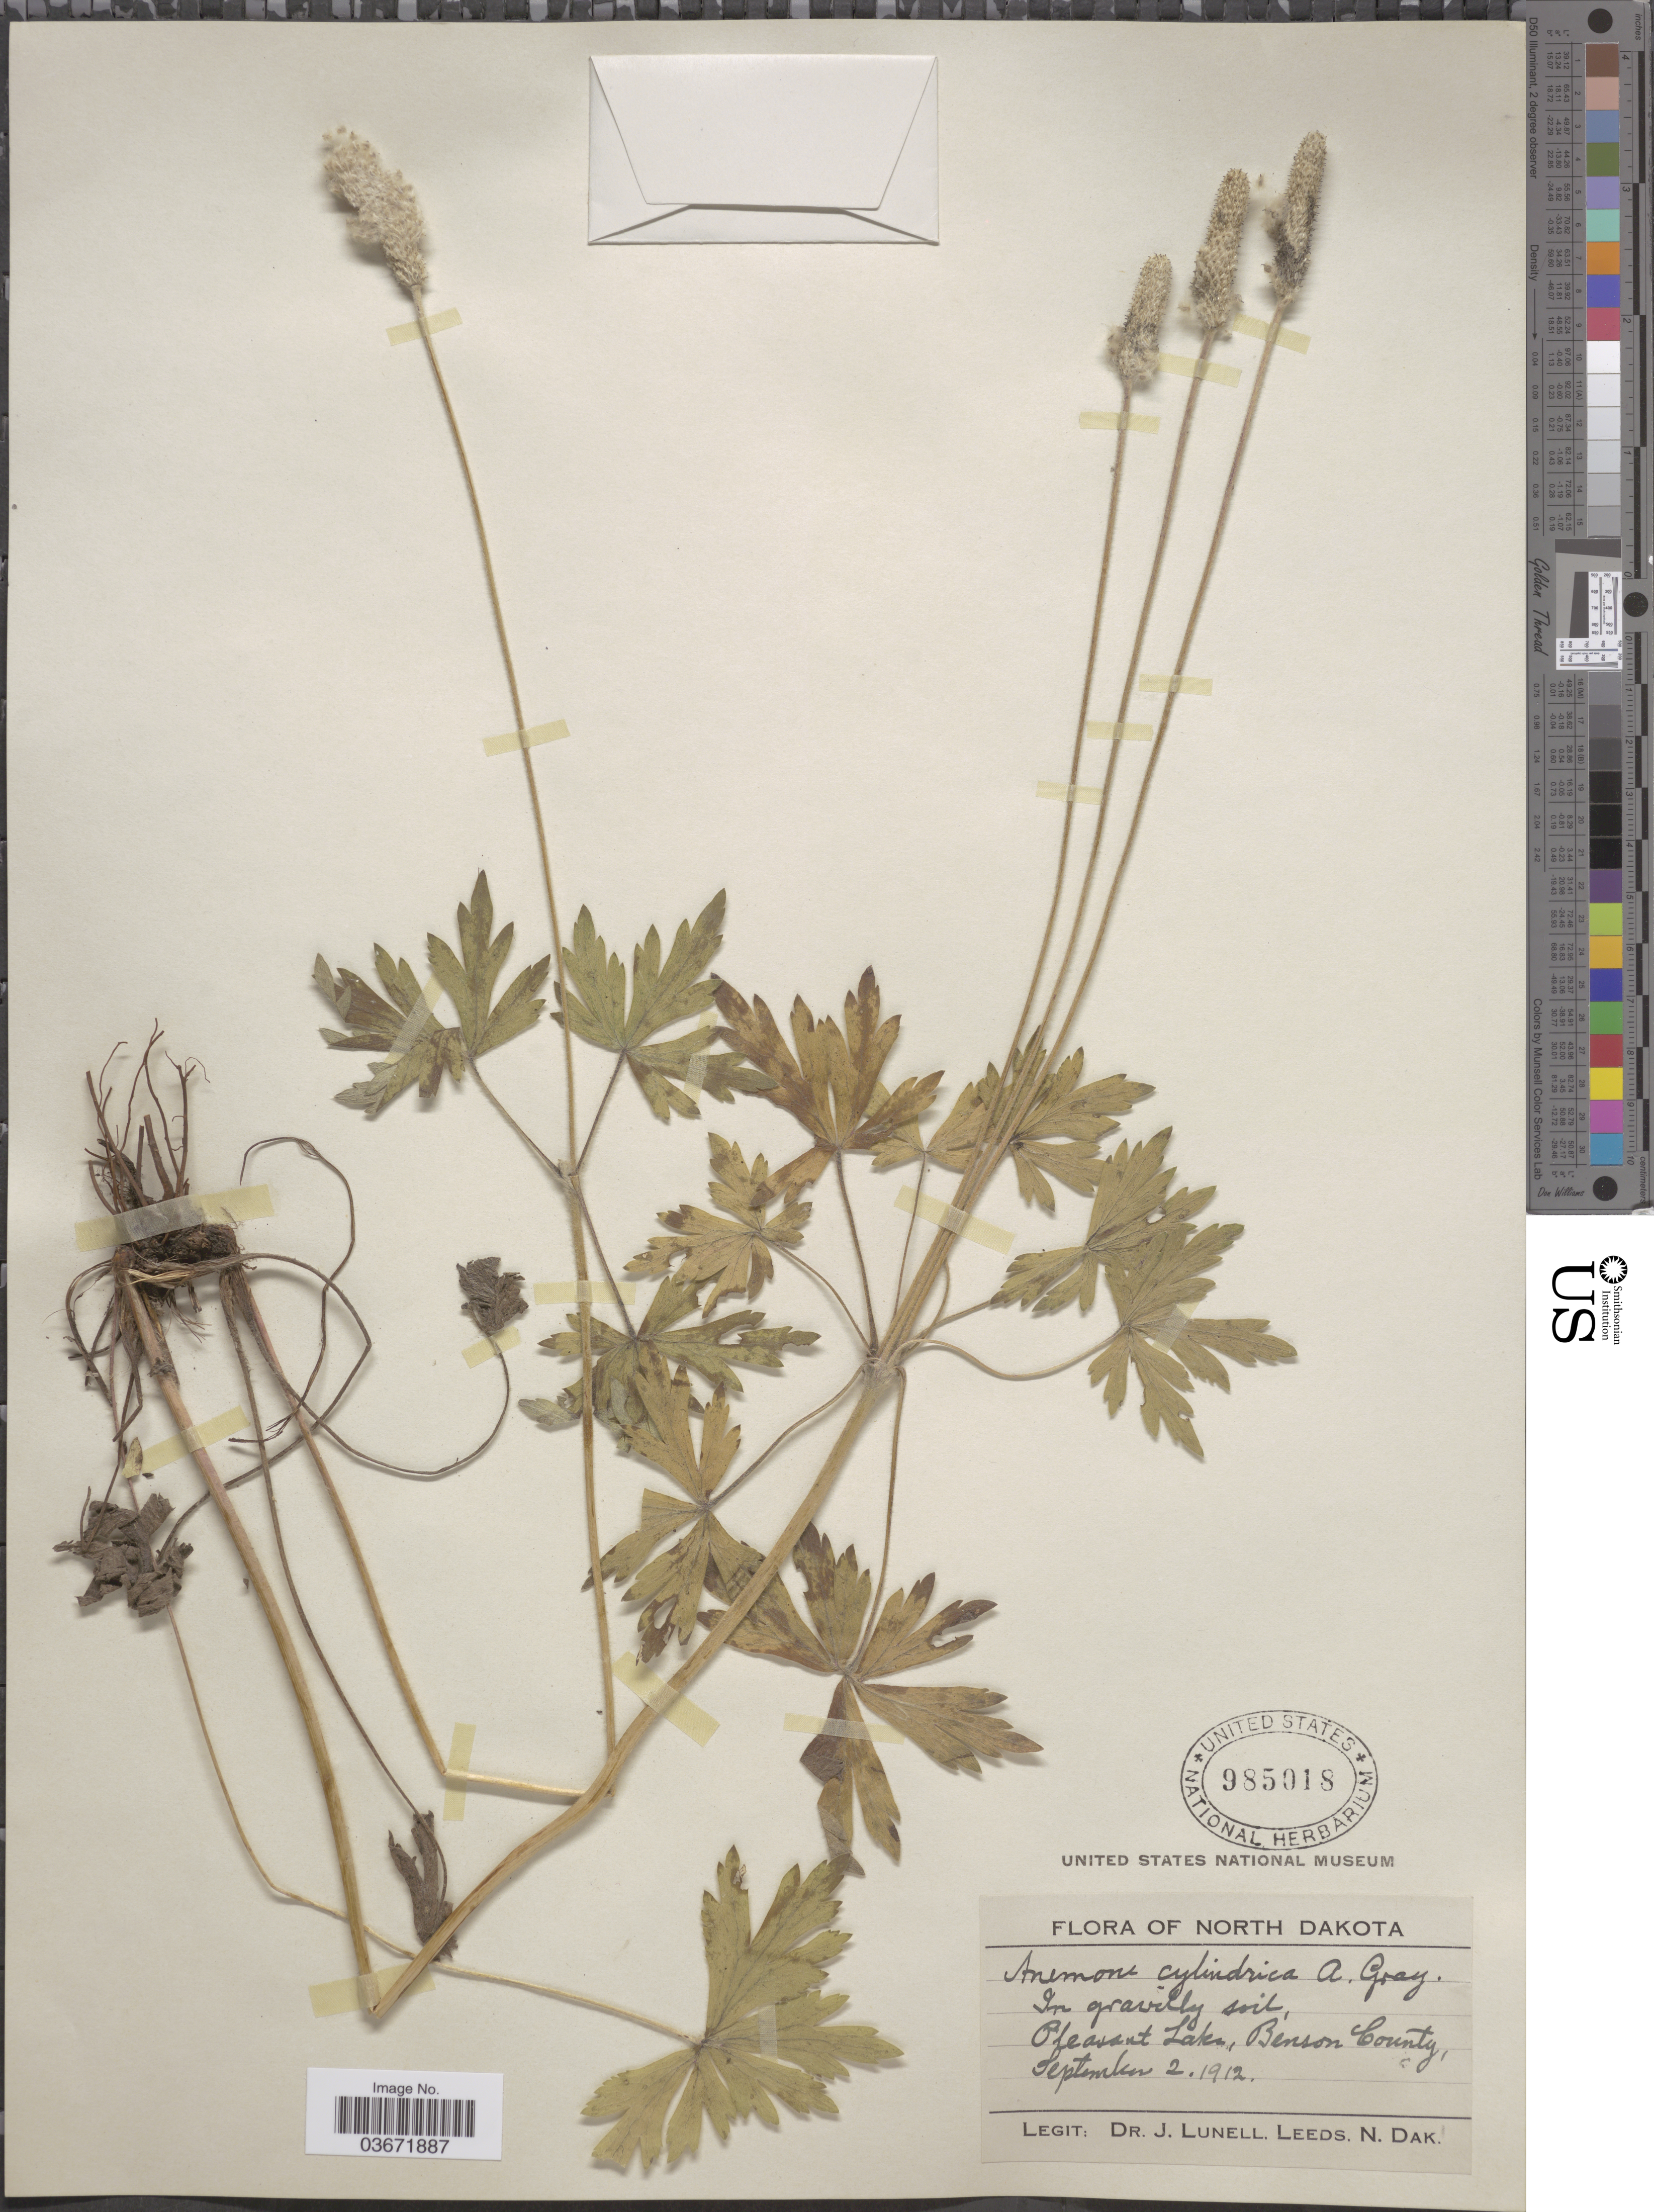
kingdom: Plantae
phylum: Tracheophyta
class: Magnoliopsida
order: Ranunculales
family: Ranunculaceae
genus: Anemone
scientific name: Anemone cylindrica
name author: A. Gray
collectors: J. Lunell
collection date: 1912-09-02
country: United States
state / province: North Dakota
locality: Pleasant Lake, Benson County.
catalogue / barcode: US 985018